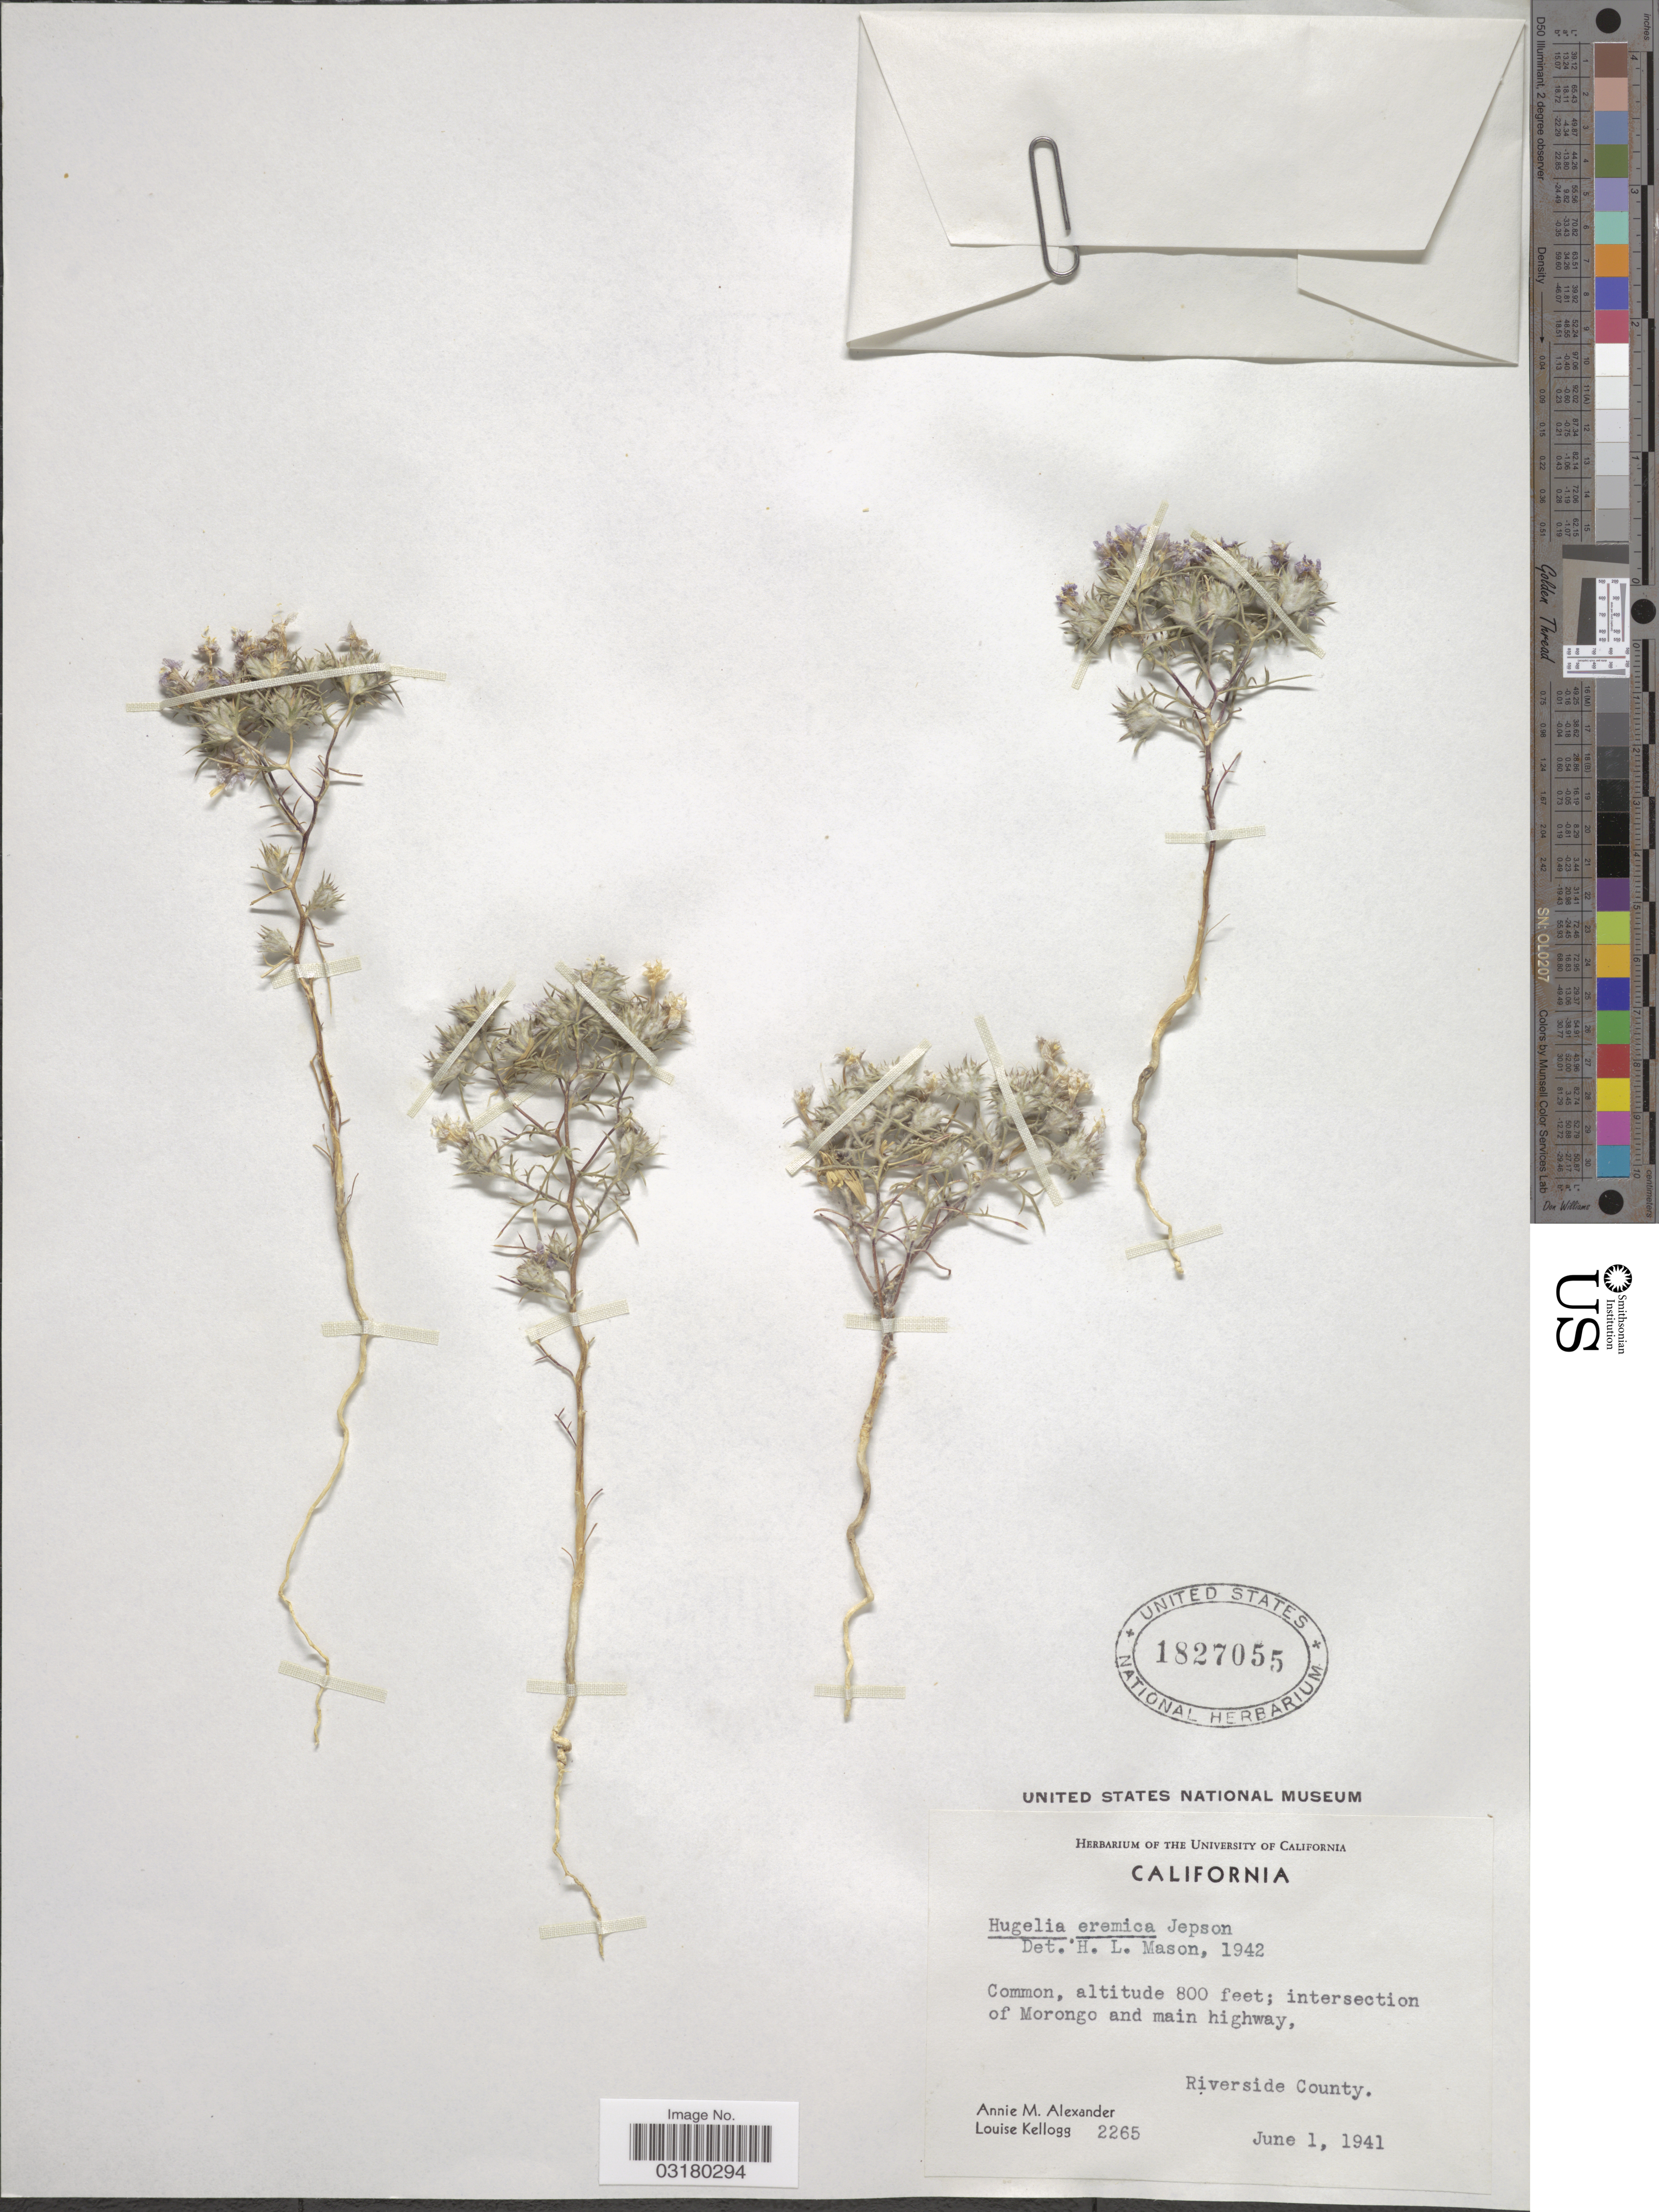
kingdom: Plantae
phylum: Tracheophyta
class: Magnoliopsida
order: Ericales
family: Polemoniaceae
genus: Eriastrum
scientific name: Eriastrum eremicum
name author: (Jeps.) H. Mason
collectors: A. M. Alexander & L. Kellogg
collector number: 2265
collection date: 1941-06-01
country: United States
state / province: California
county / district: Riverside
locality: Intersection of Morongo and main highway. Riverside County.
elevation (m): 244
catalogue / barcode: US 1827055